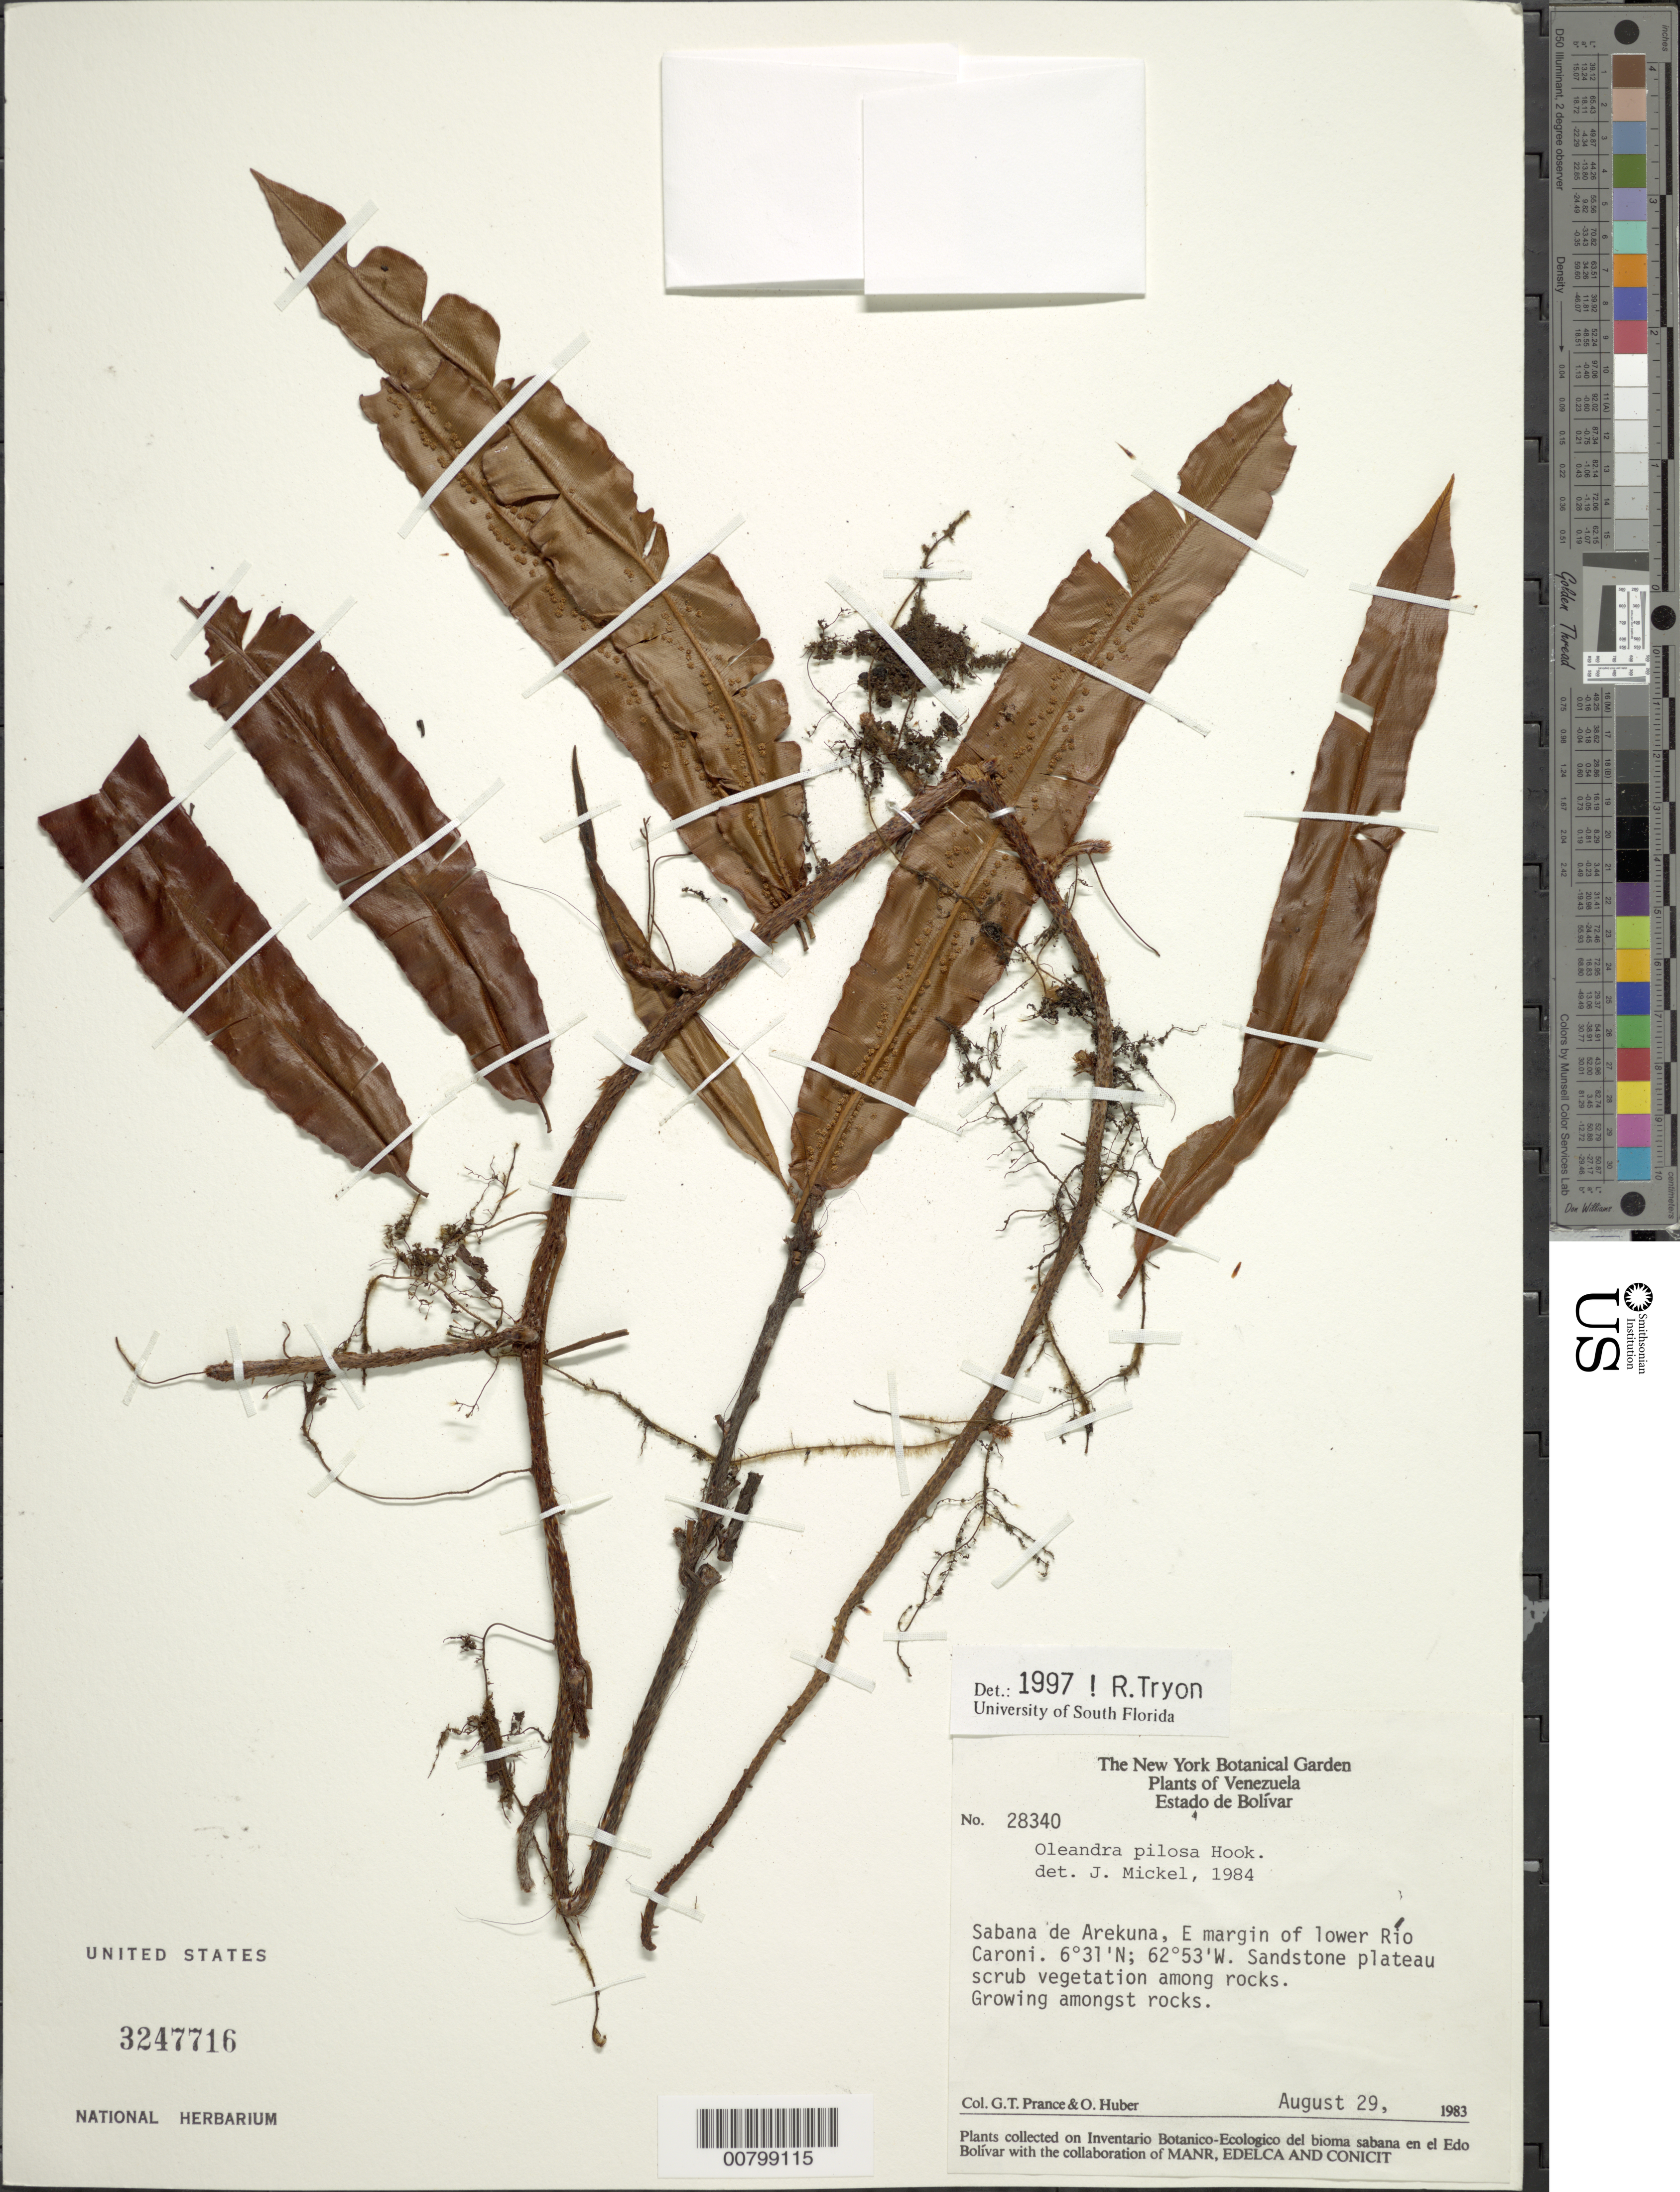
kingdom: Plantae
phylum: Tracheophyta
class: Polypodiopsida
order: Polypodiales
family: Oleandraceae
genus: Oleandra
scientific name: Oleandra pilosa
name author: Hook.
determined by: Tryon, Rolla M., Jr.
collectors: G. T. Prance & O. Huber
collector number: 28340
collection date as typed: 29-Aug-83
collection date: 1983-08-29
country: Venezuela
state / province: Bolívar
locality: Sabana de Arekuna, E margin of lower Río Caroní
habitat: Sandstone plateau scrub vegetation among rocks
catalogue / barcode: US 3247716